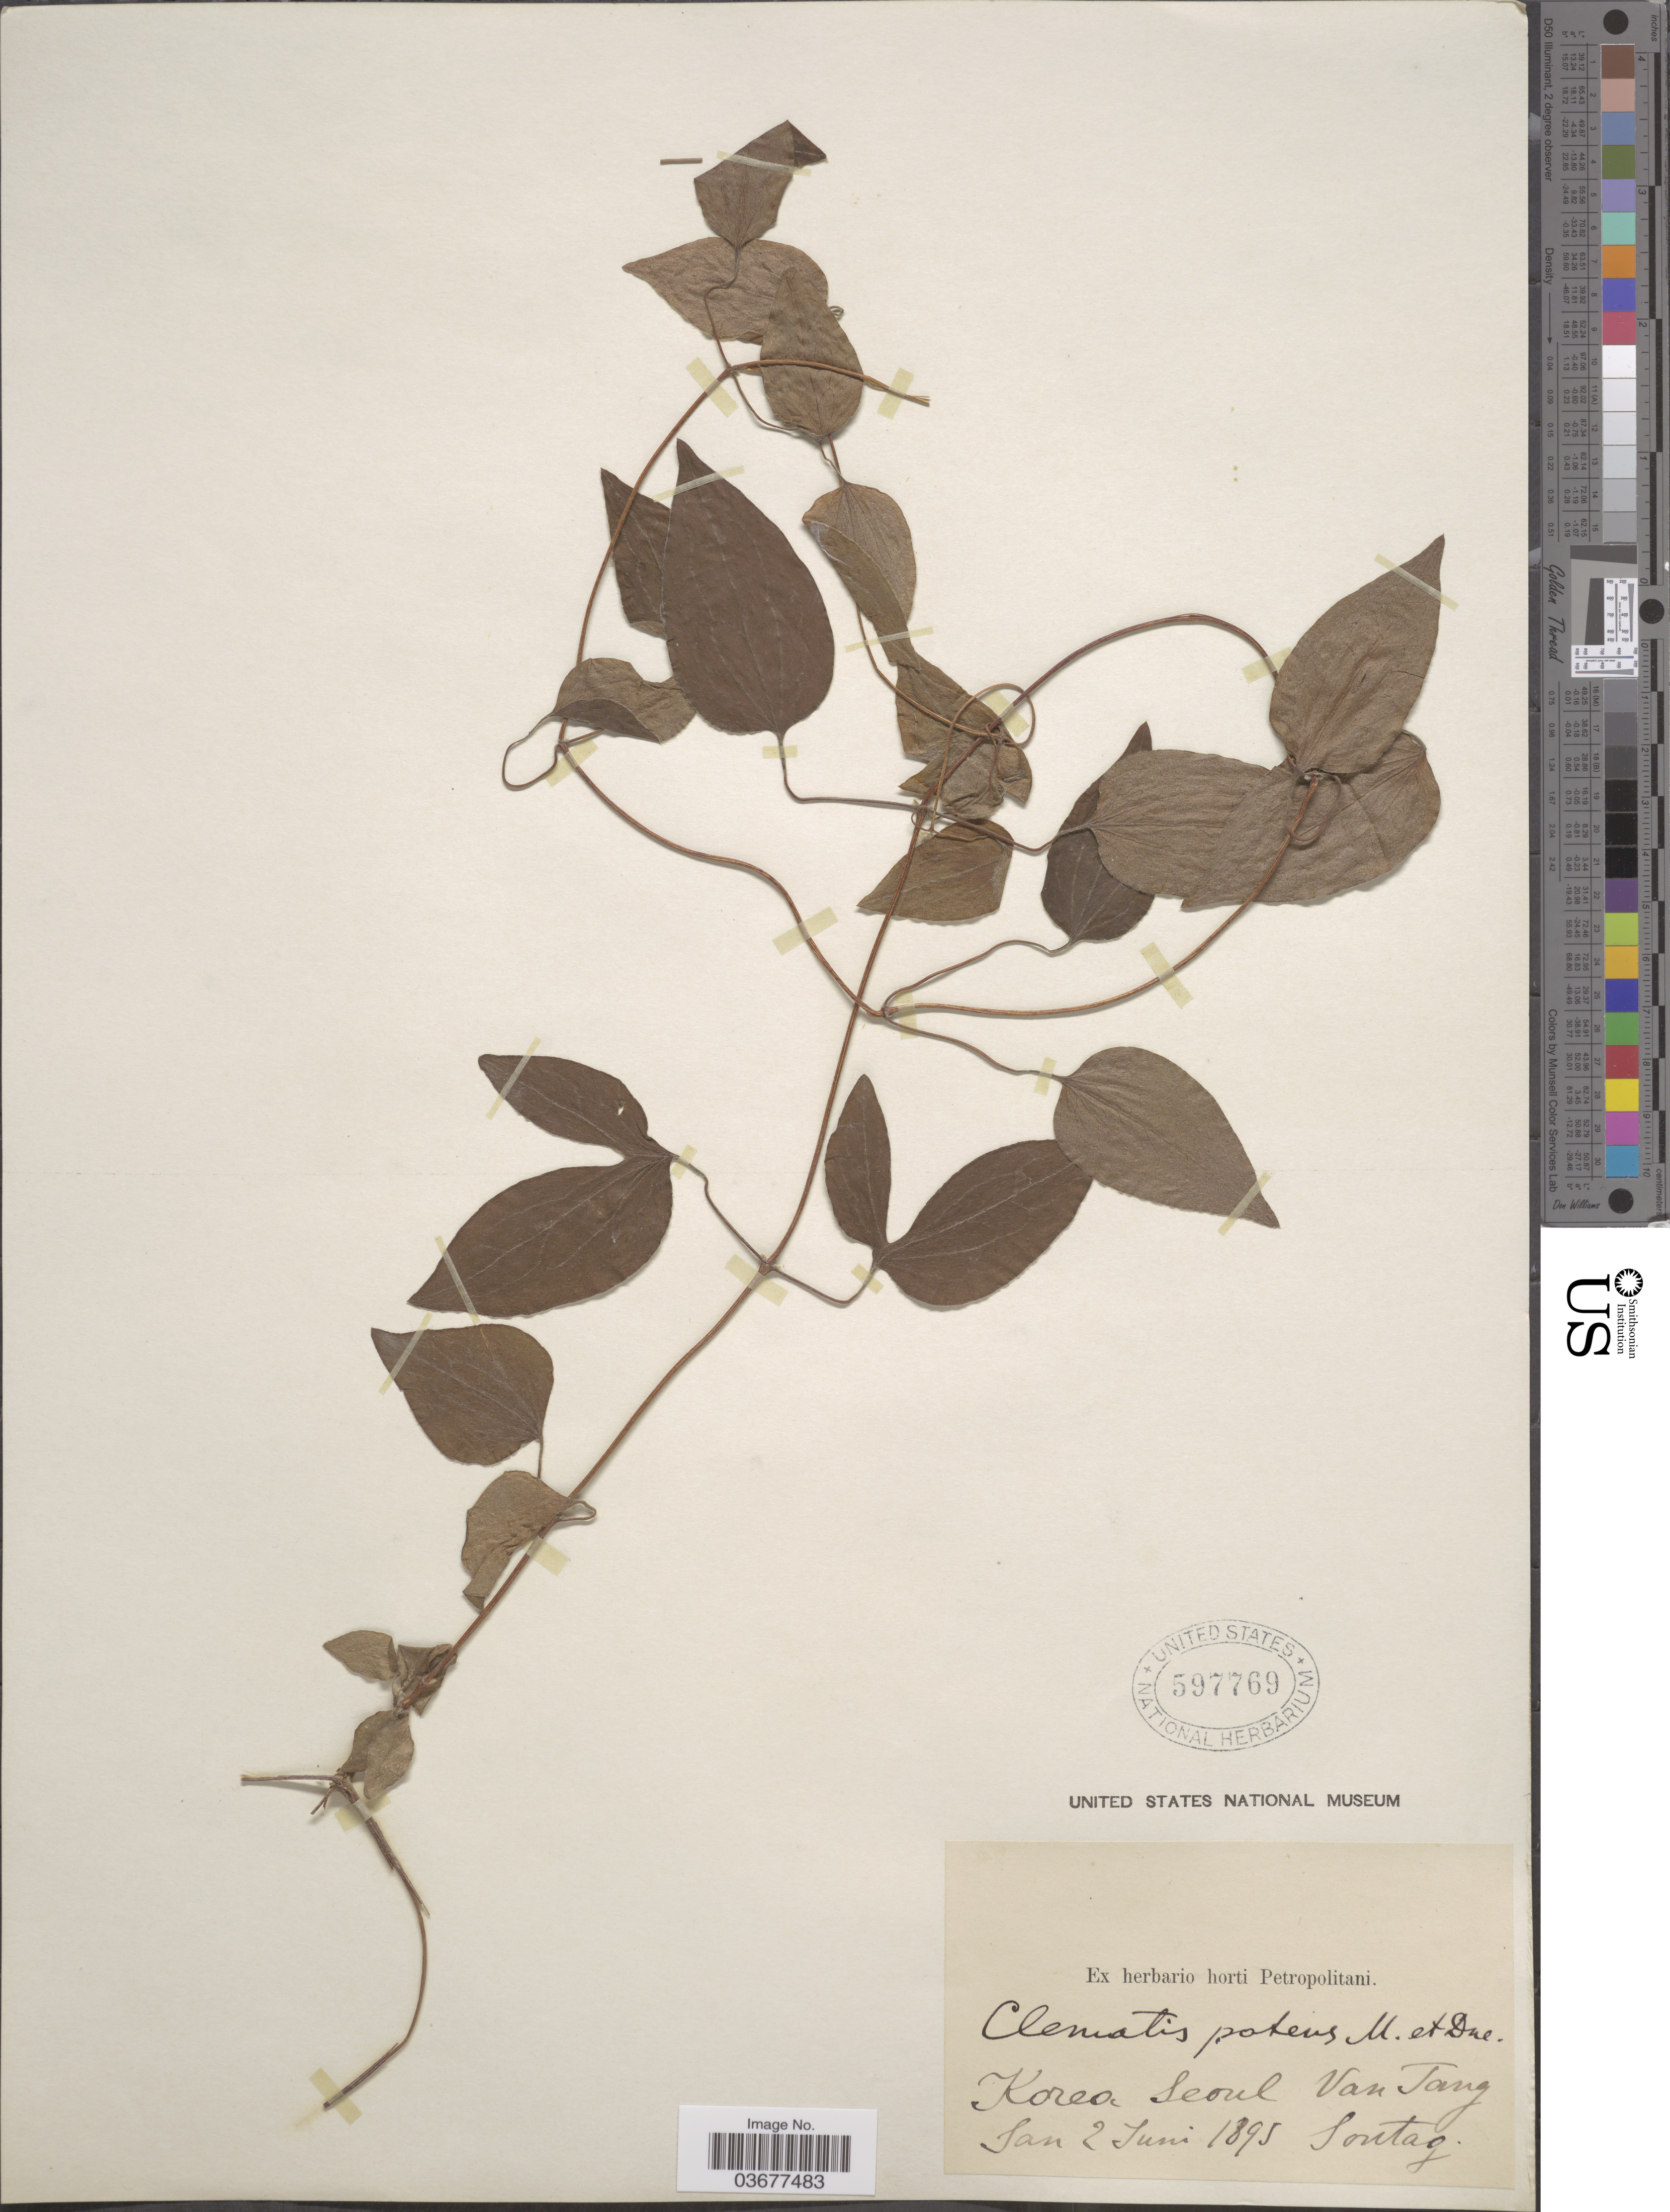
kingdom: Plantae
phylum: Tracheophyta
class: Magnoliopsida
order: Ranunculales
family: Ranunculaceae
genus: Clematis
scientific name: Clematis patens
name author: C. Morren & Decne.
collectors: -. Sontag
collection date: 1895-01/1895-06-02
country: South Korea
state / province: Seoul Special City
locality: Van Tang [unsure placement]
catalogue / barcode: US 597769